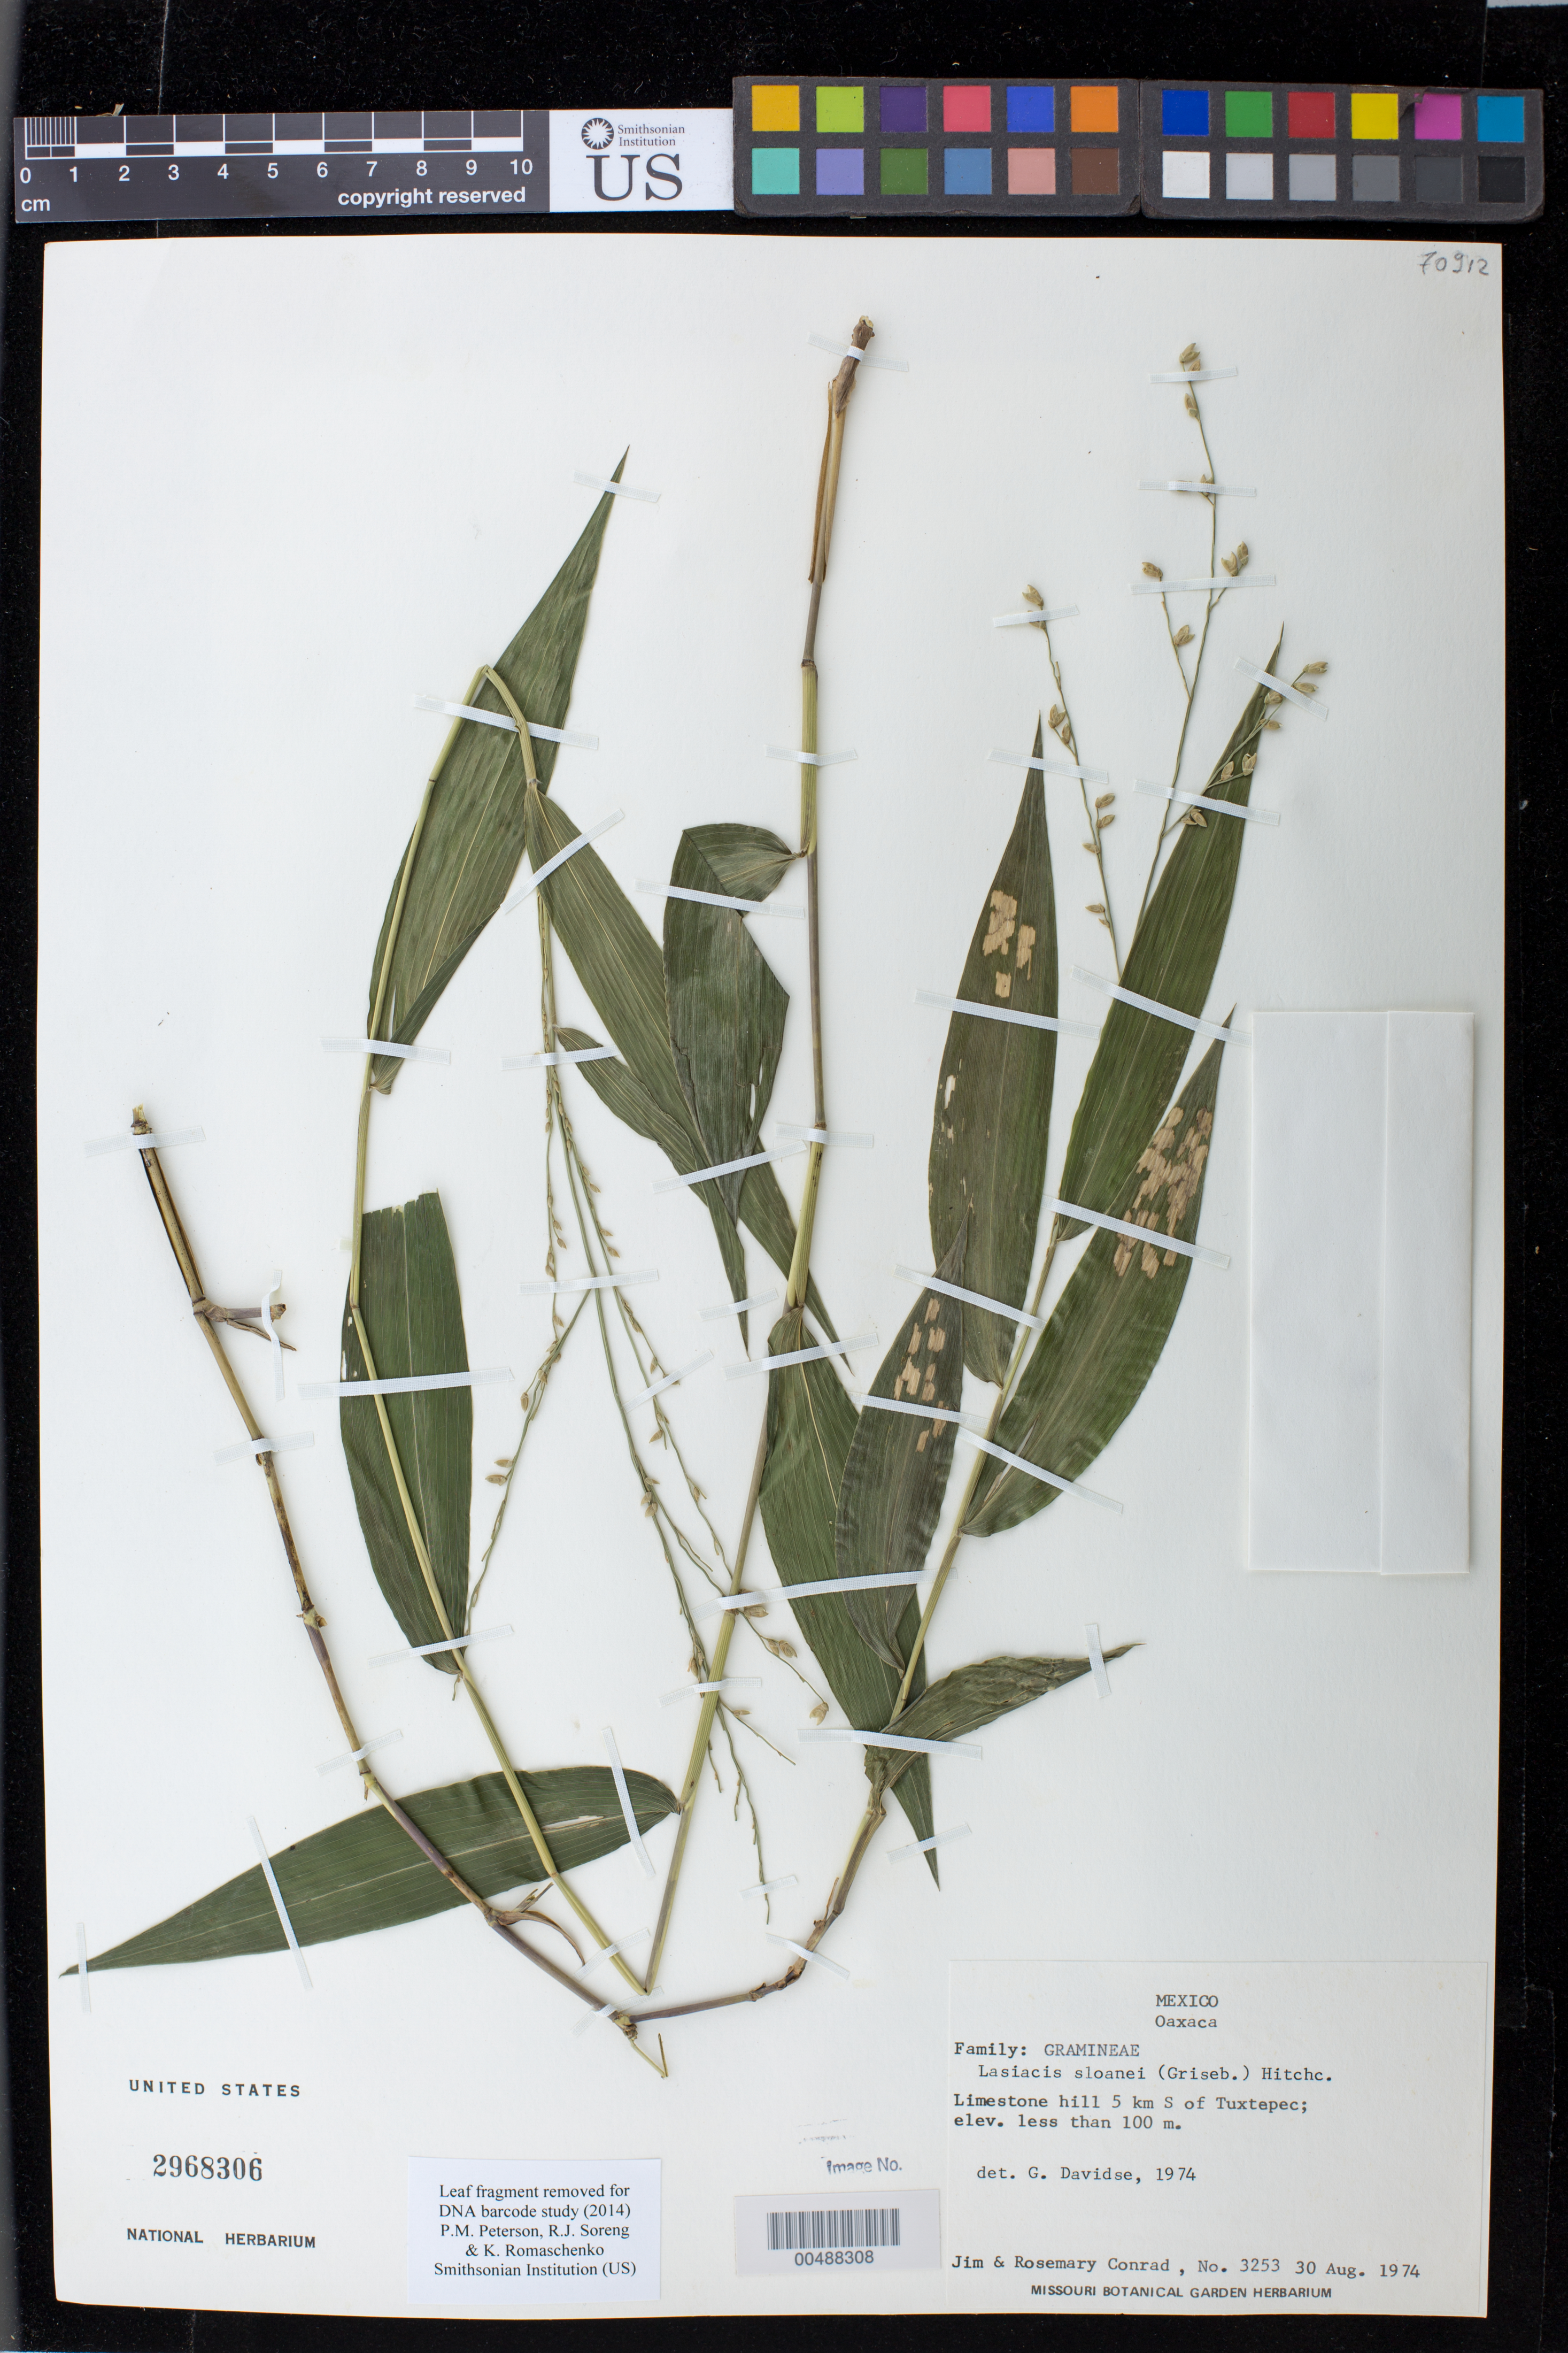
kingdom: Plantae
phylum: Tracheophyta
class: Liliopsida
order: Poales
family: Poaceae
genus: Lasiacis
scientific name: Lasiacis sloanei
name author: (Griseb.) Hitchc.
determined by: Davidse, Gerrit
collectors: J. Conrad & R. Conrad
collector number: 3253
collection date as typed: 30 Aug 1974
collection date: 1974-08-30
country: Mexico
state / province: Oaxaca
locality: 5 km S of Tuxtepec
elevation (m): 0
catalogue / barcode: US 2968306